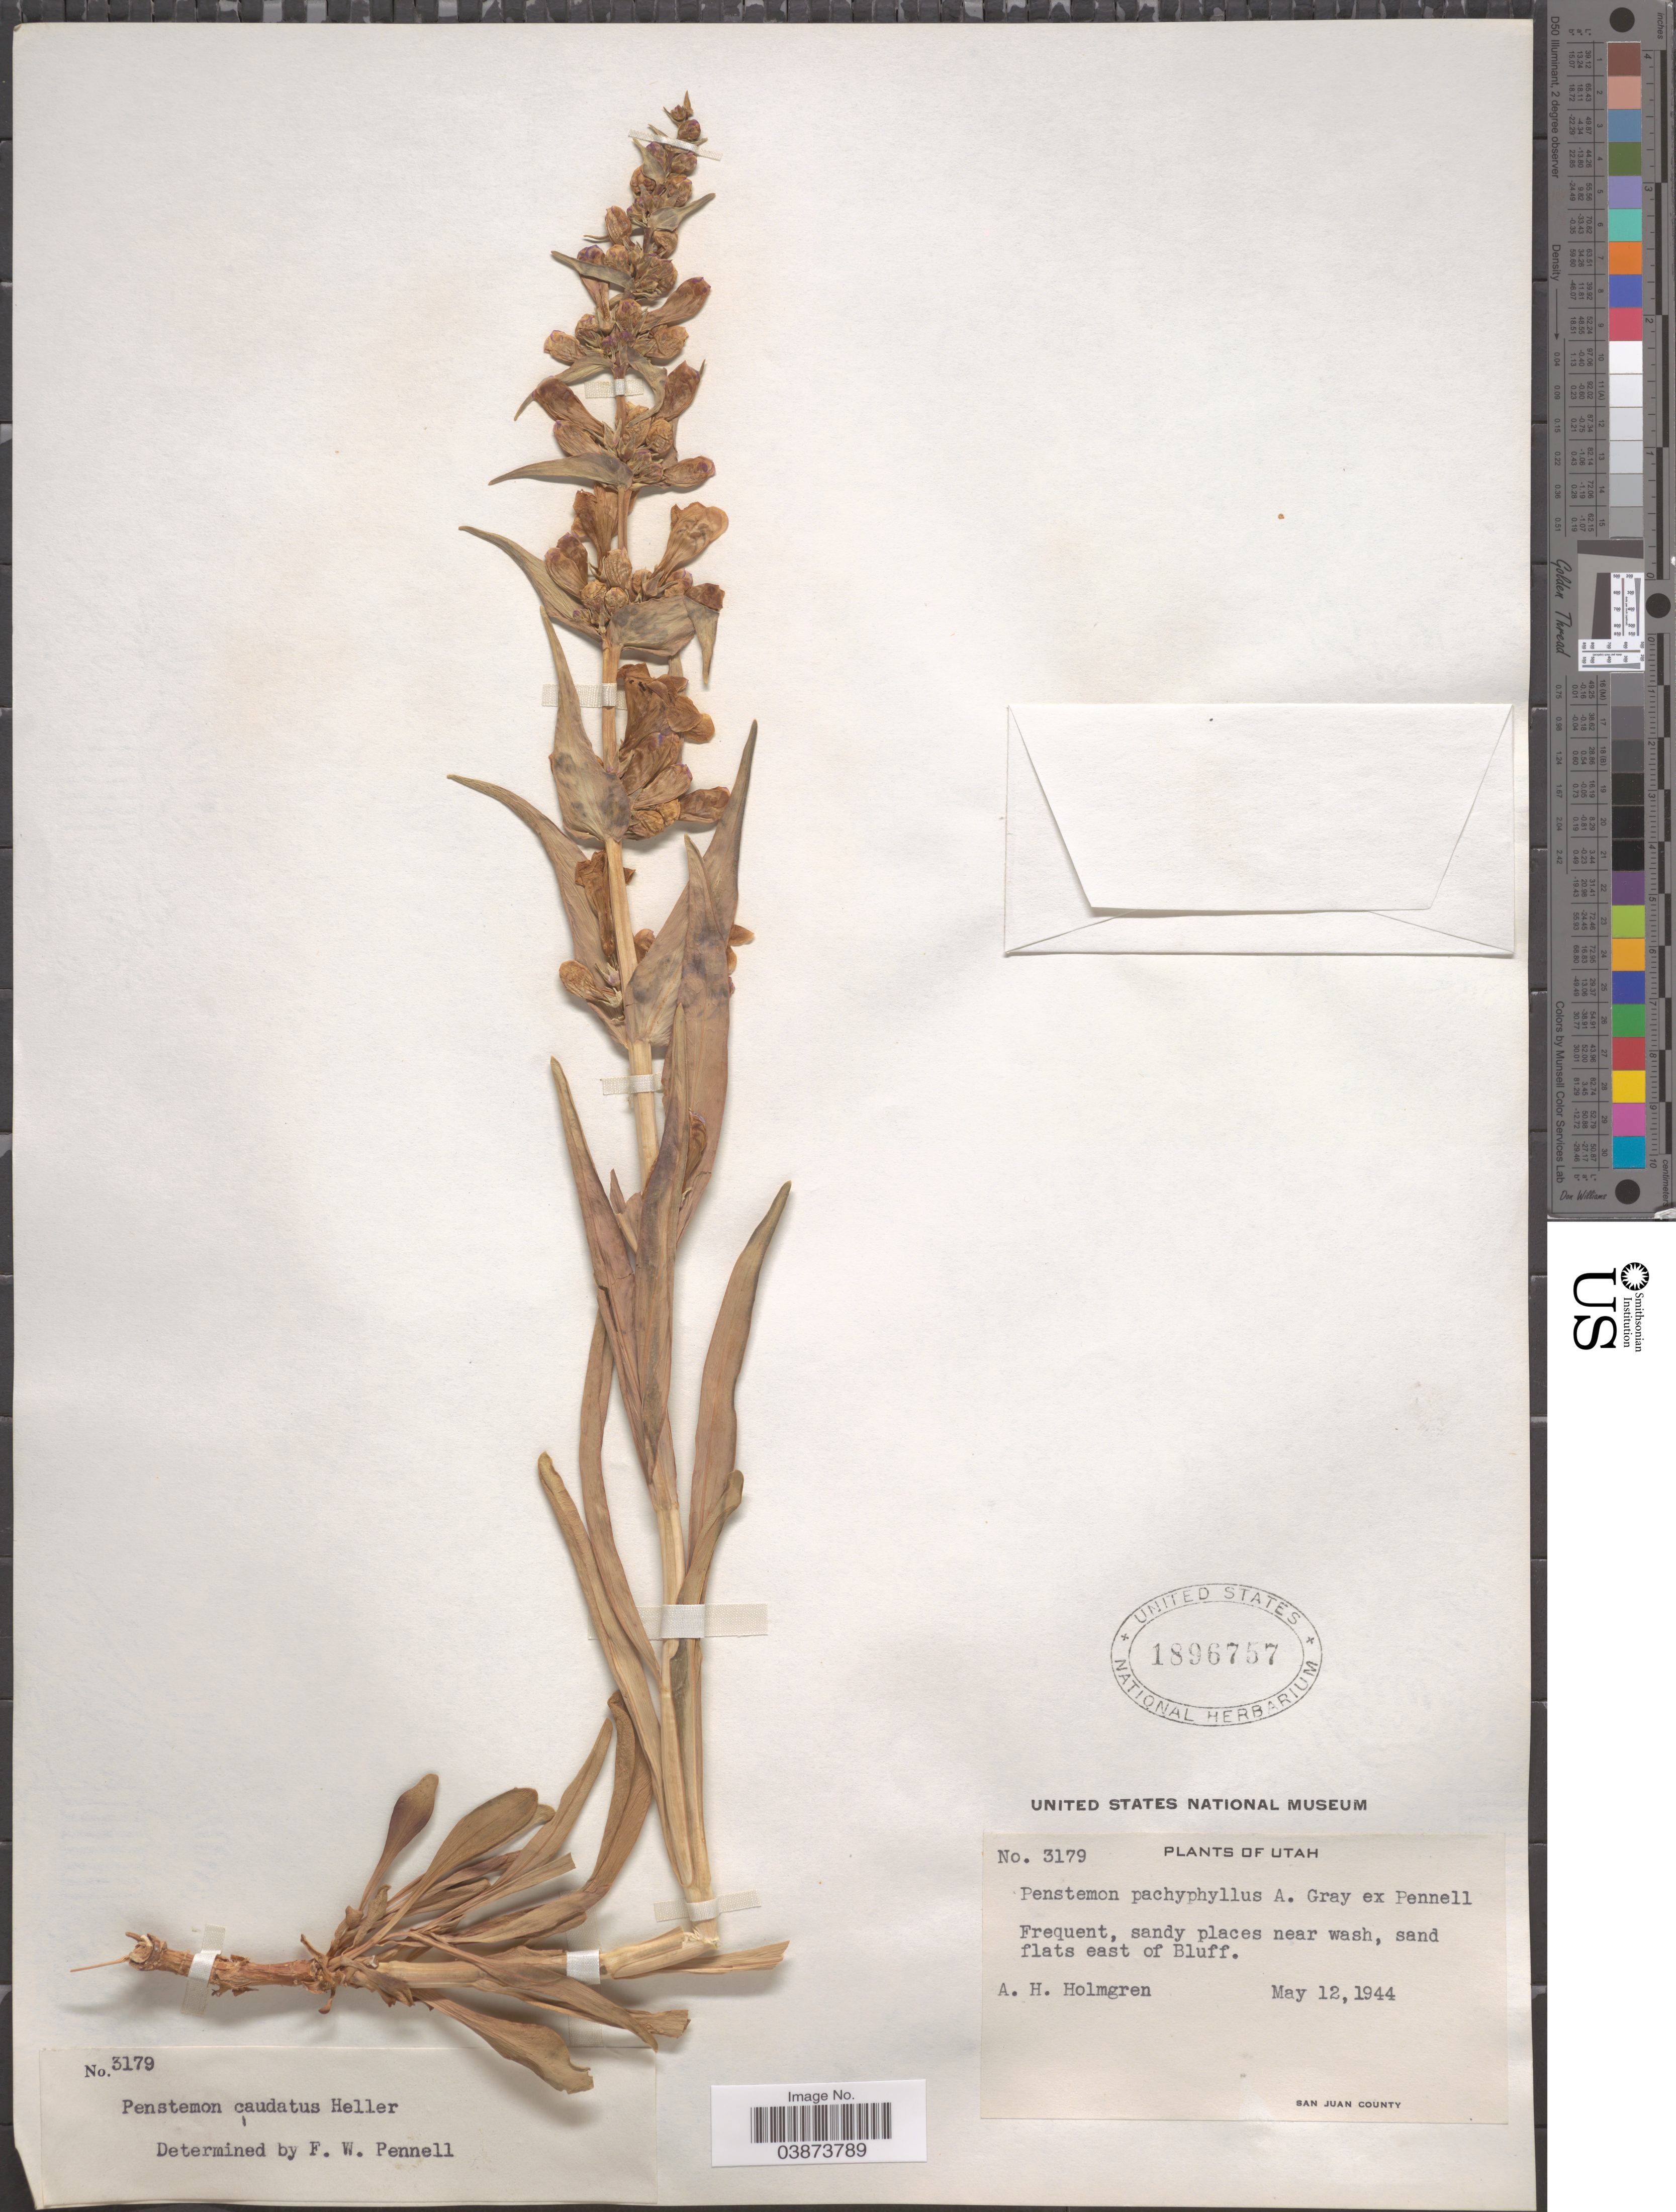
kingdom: Plantae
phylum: Tracheophyta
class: Magnoliopsida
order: Lamiales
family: Plantaginaceae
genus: Penstemon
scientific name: Penstemon caudatus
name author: A. Heller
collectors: A. H. Holmgren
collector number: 3179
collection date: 1944-05-12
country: United States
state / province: Utah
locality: Sandy places near wash, sand flats east of Bluff.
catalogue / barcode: US 1896757